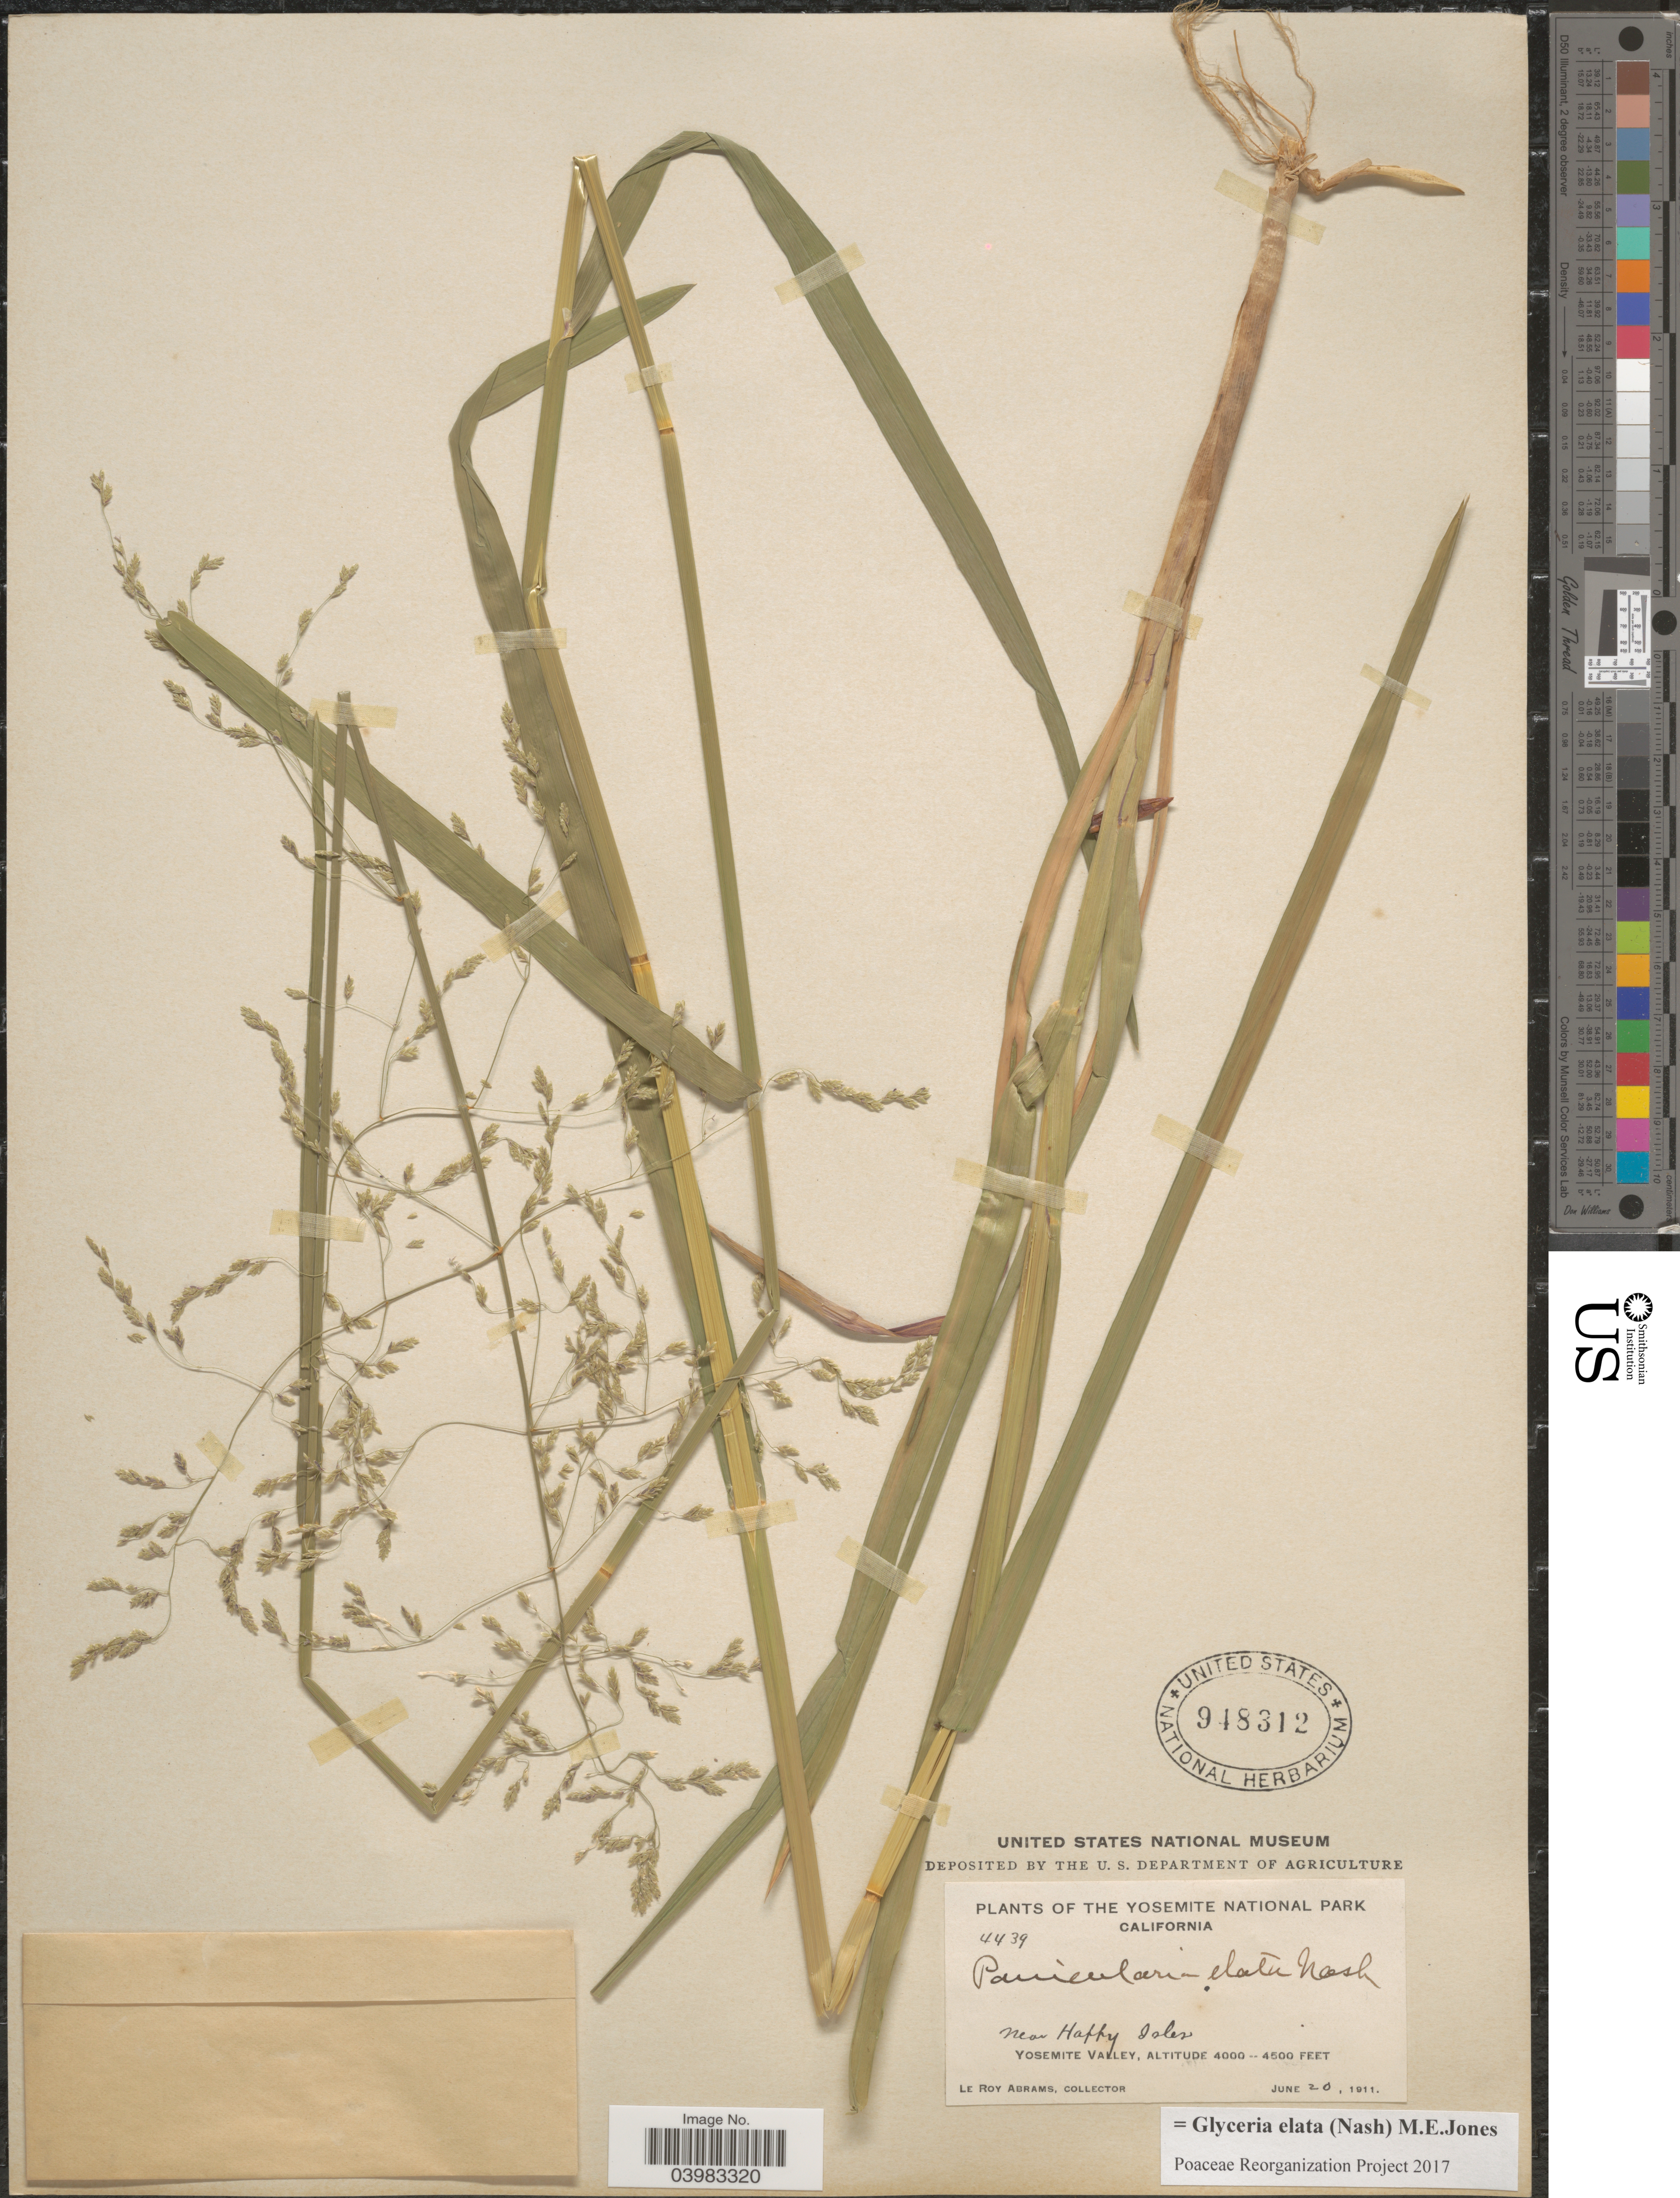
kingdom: Plantae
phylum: Tracheophyta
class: Liliopsida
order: Poales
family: Poaceae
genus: Glyceria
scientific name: Glyceria elata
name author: (Nash) M.E. Jones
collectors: L. Abrams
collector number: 4439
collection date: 1911-06-20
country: United States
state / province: California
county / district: Mariposa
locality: The Yosemite National Park. Near Happy Isles. Yosemite Valley.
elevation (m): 1219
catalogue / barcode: US 948312